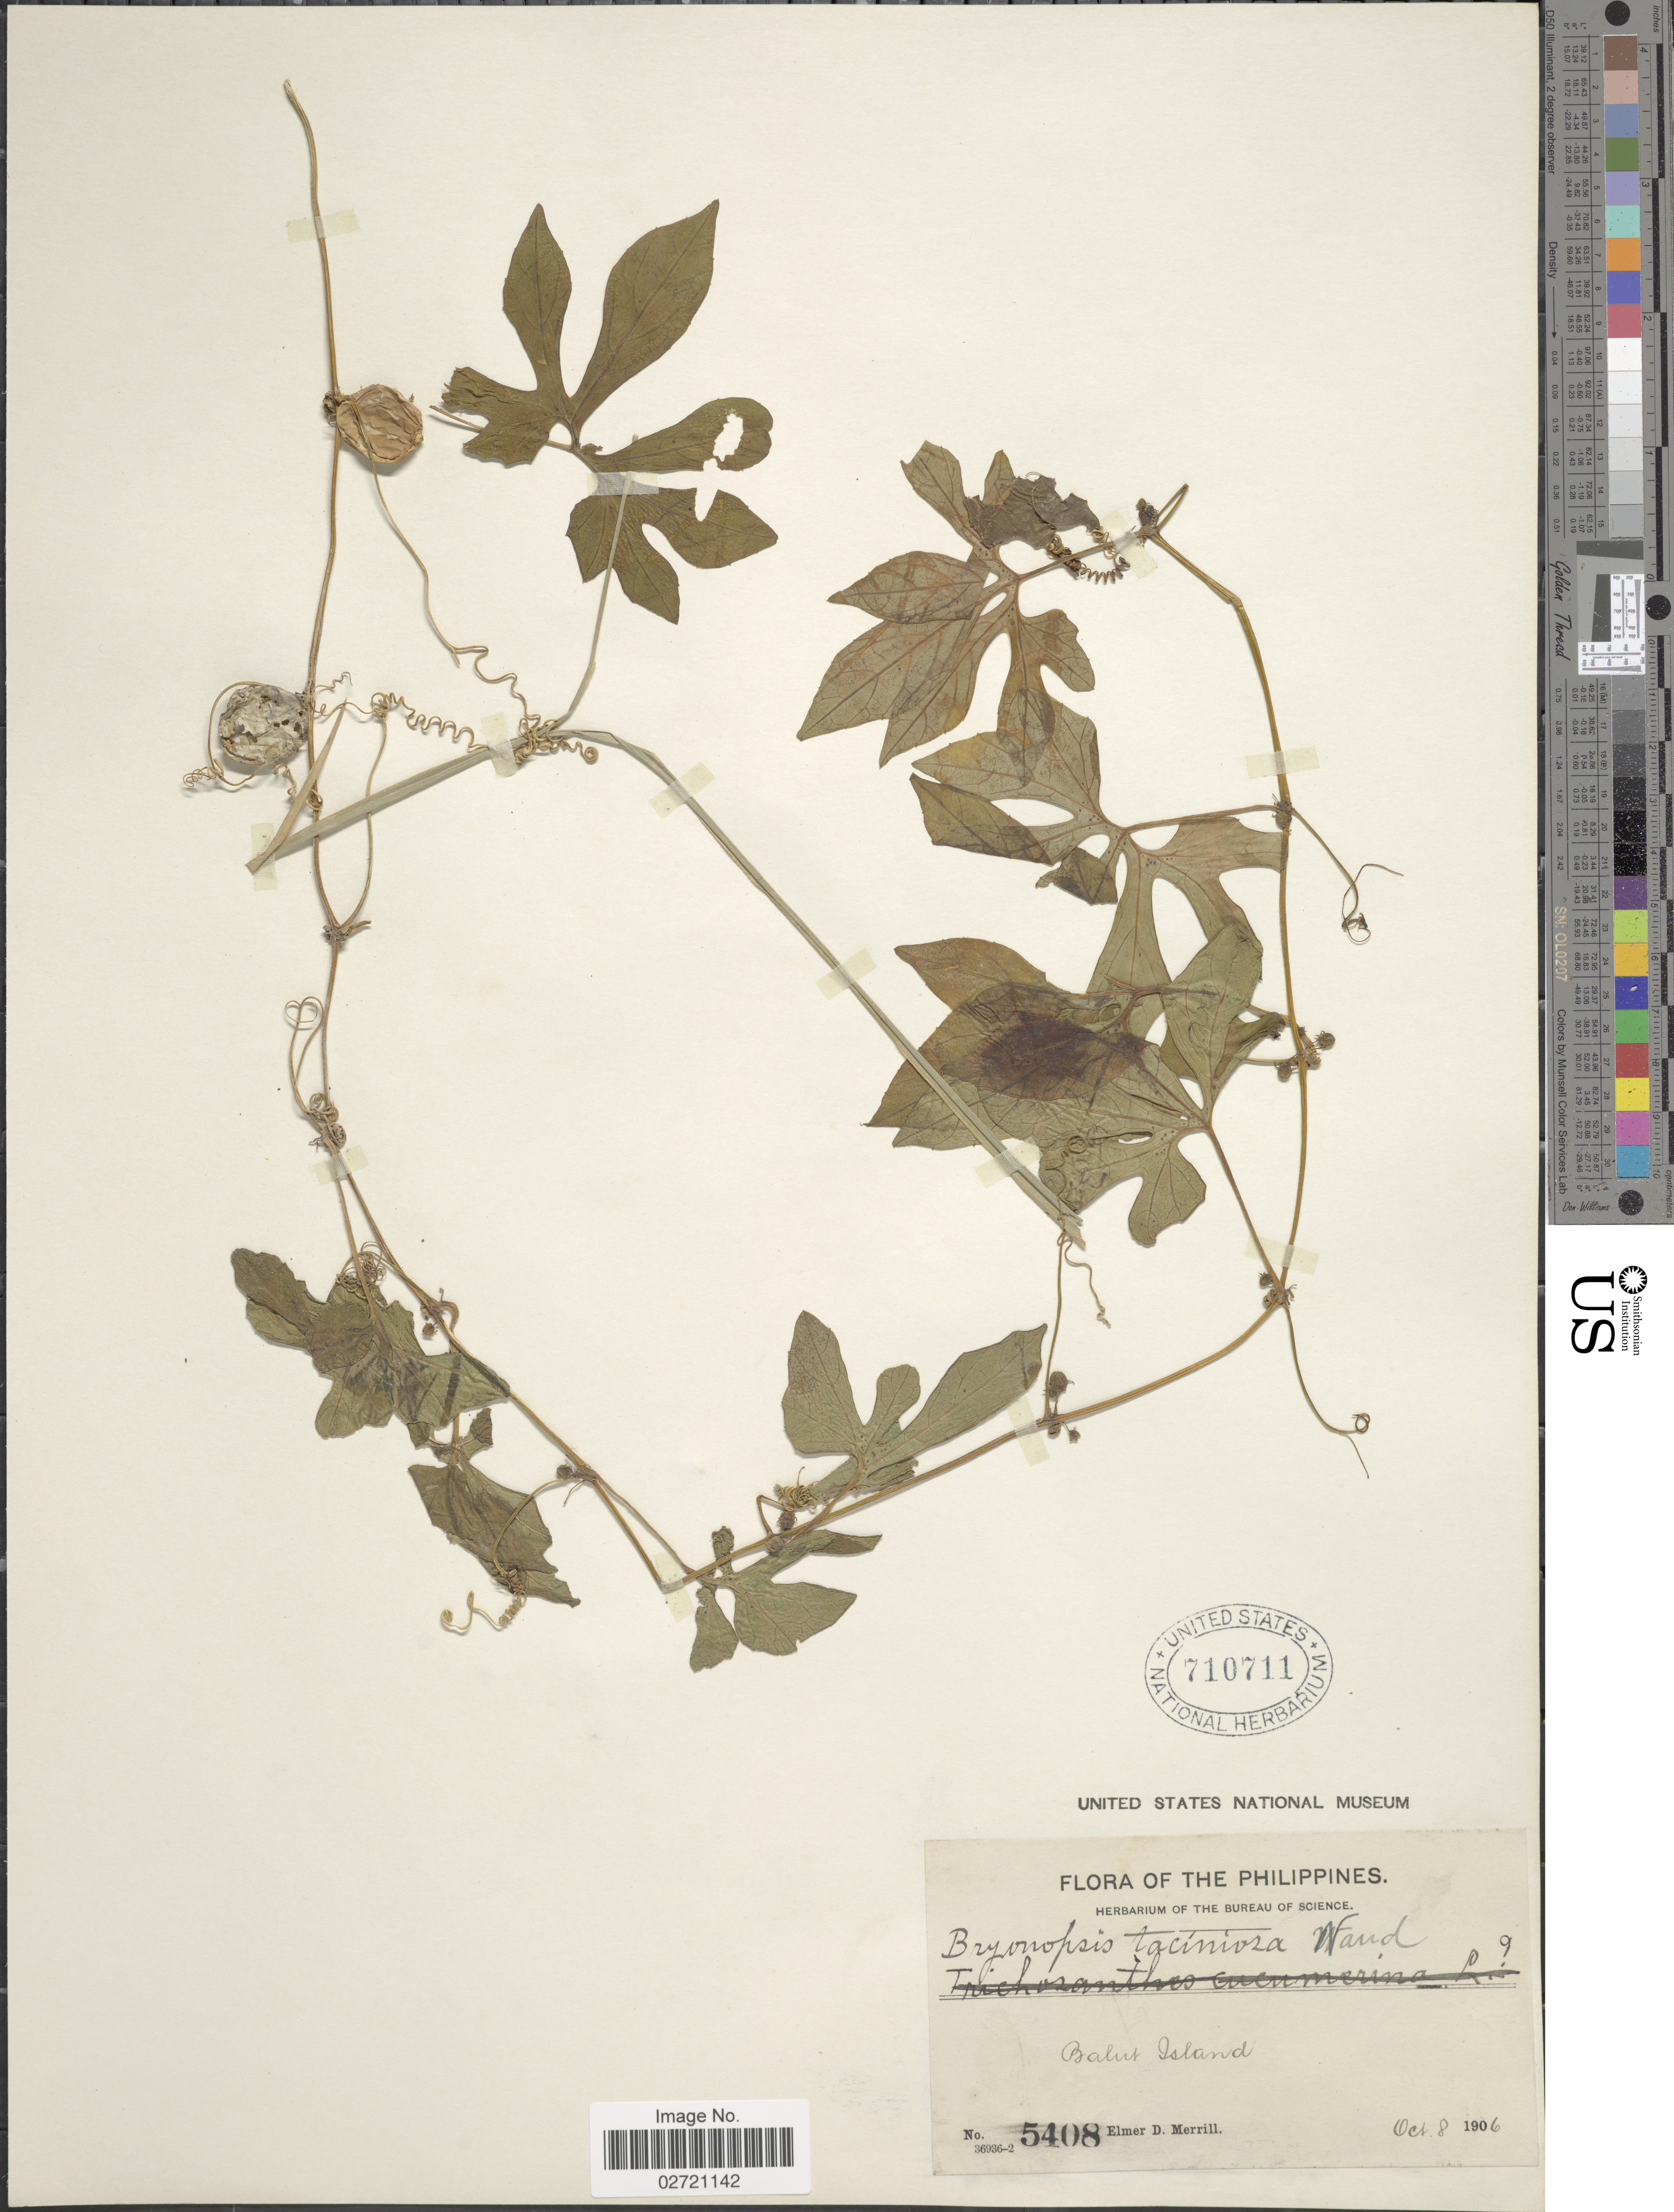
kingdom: Plantae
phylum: Tracheophyta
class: Magnoliopsida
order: Cucurbitales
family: Cucurbitaceae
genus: Diplocyclos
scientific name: Diplocyclos palmatus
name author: (L.) C. Jeffrey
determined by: Strong, Mark T., (BOT), Smithsonian Institution - National Museum of Natural History (UNITED STATES)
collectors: E. D. Merrill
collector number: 5408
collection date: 1906-10-08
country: Philippines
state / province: Davao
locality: Balut Island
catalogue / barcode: US 710711